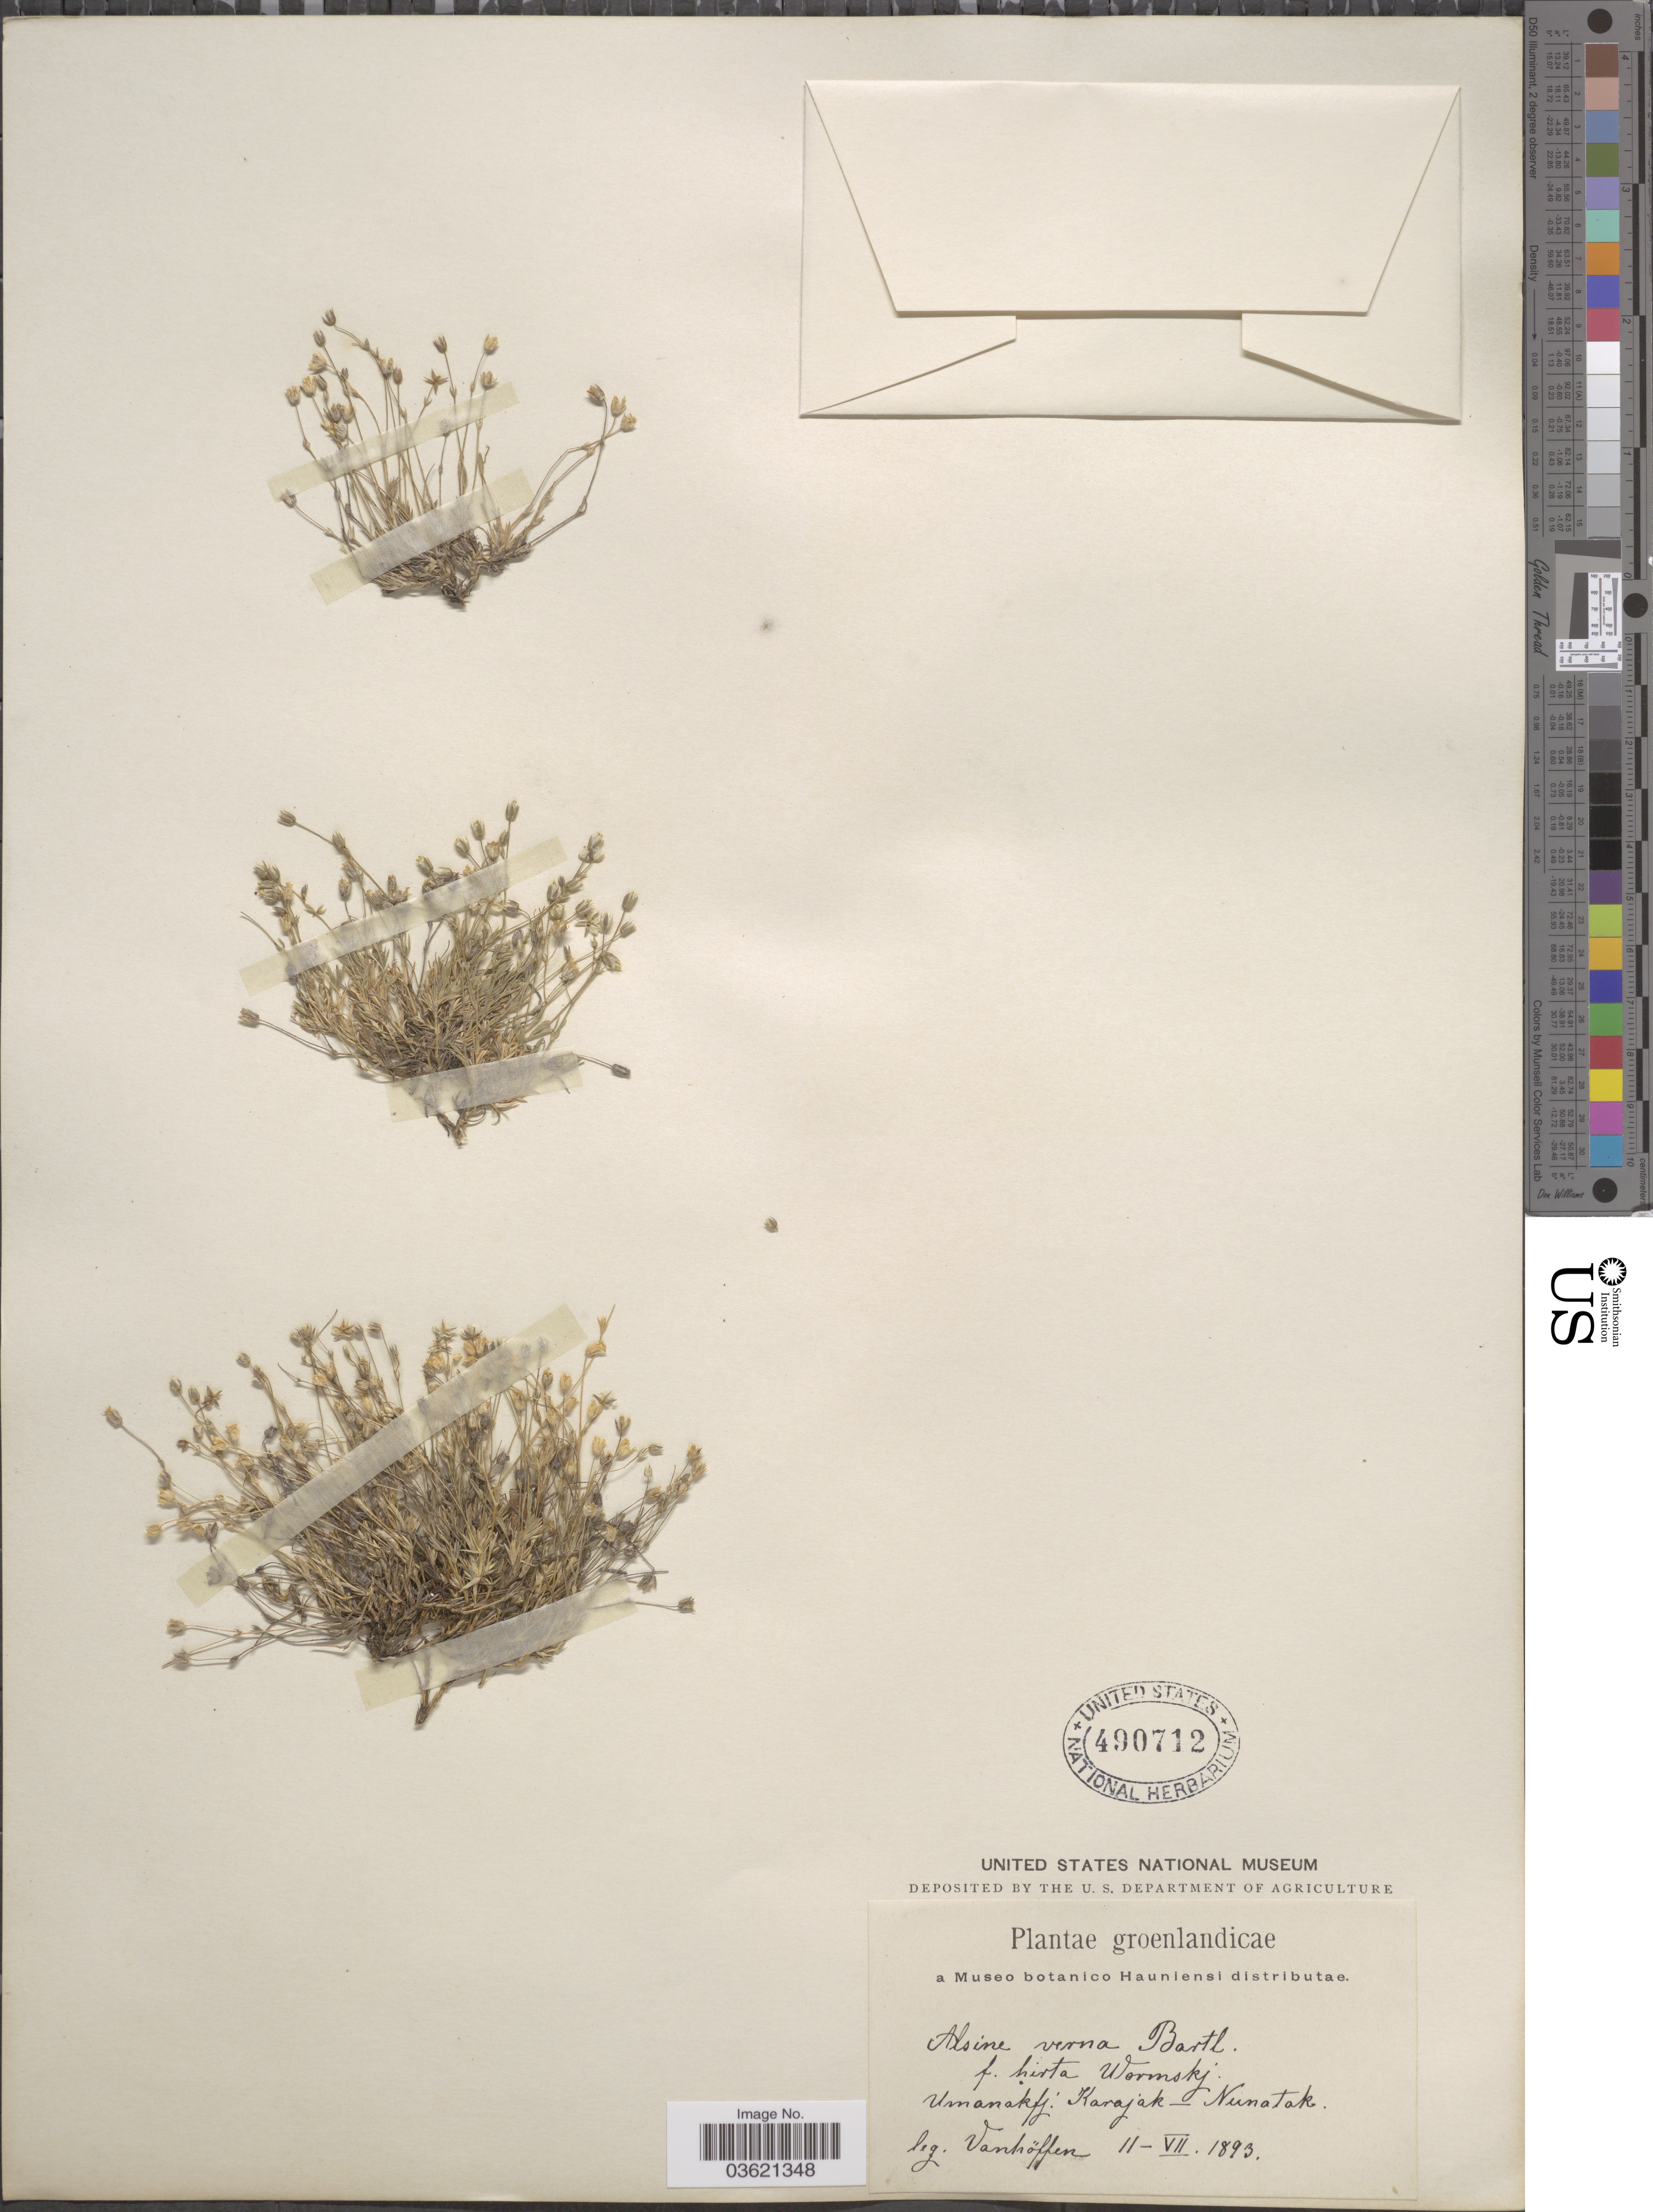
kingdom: Plantae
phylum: Tracheophyta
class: Magnoliopsida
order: Caryophyllales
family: Caryophyllaceae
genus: Arenaria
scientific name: Arenaria verna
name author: L.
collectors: Vanhöffen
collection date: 1893-07-11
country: Greenland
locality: Umanakfj. Karajak-Nunatak.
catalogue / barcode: US 490712